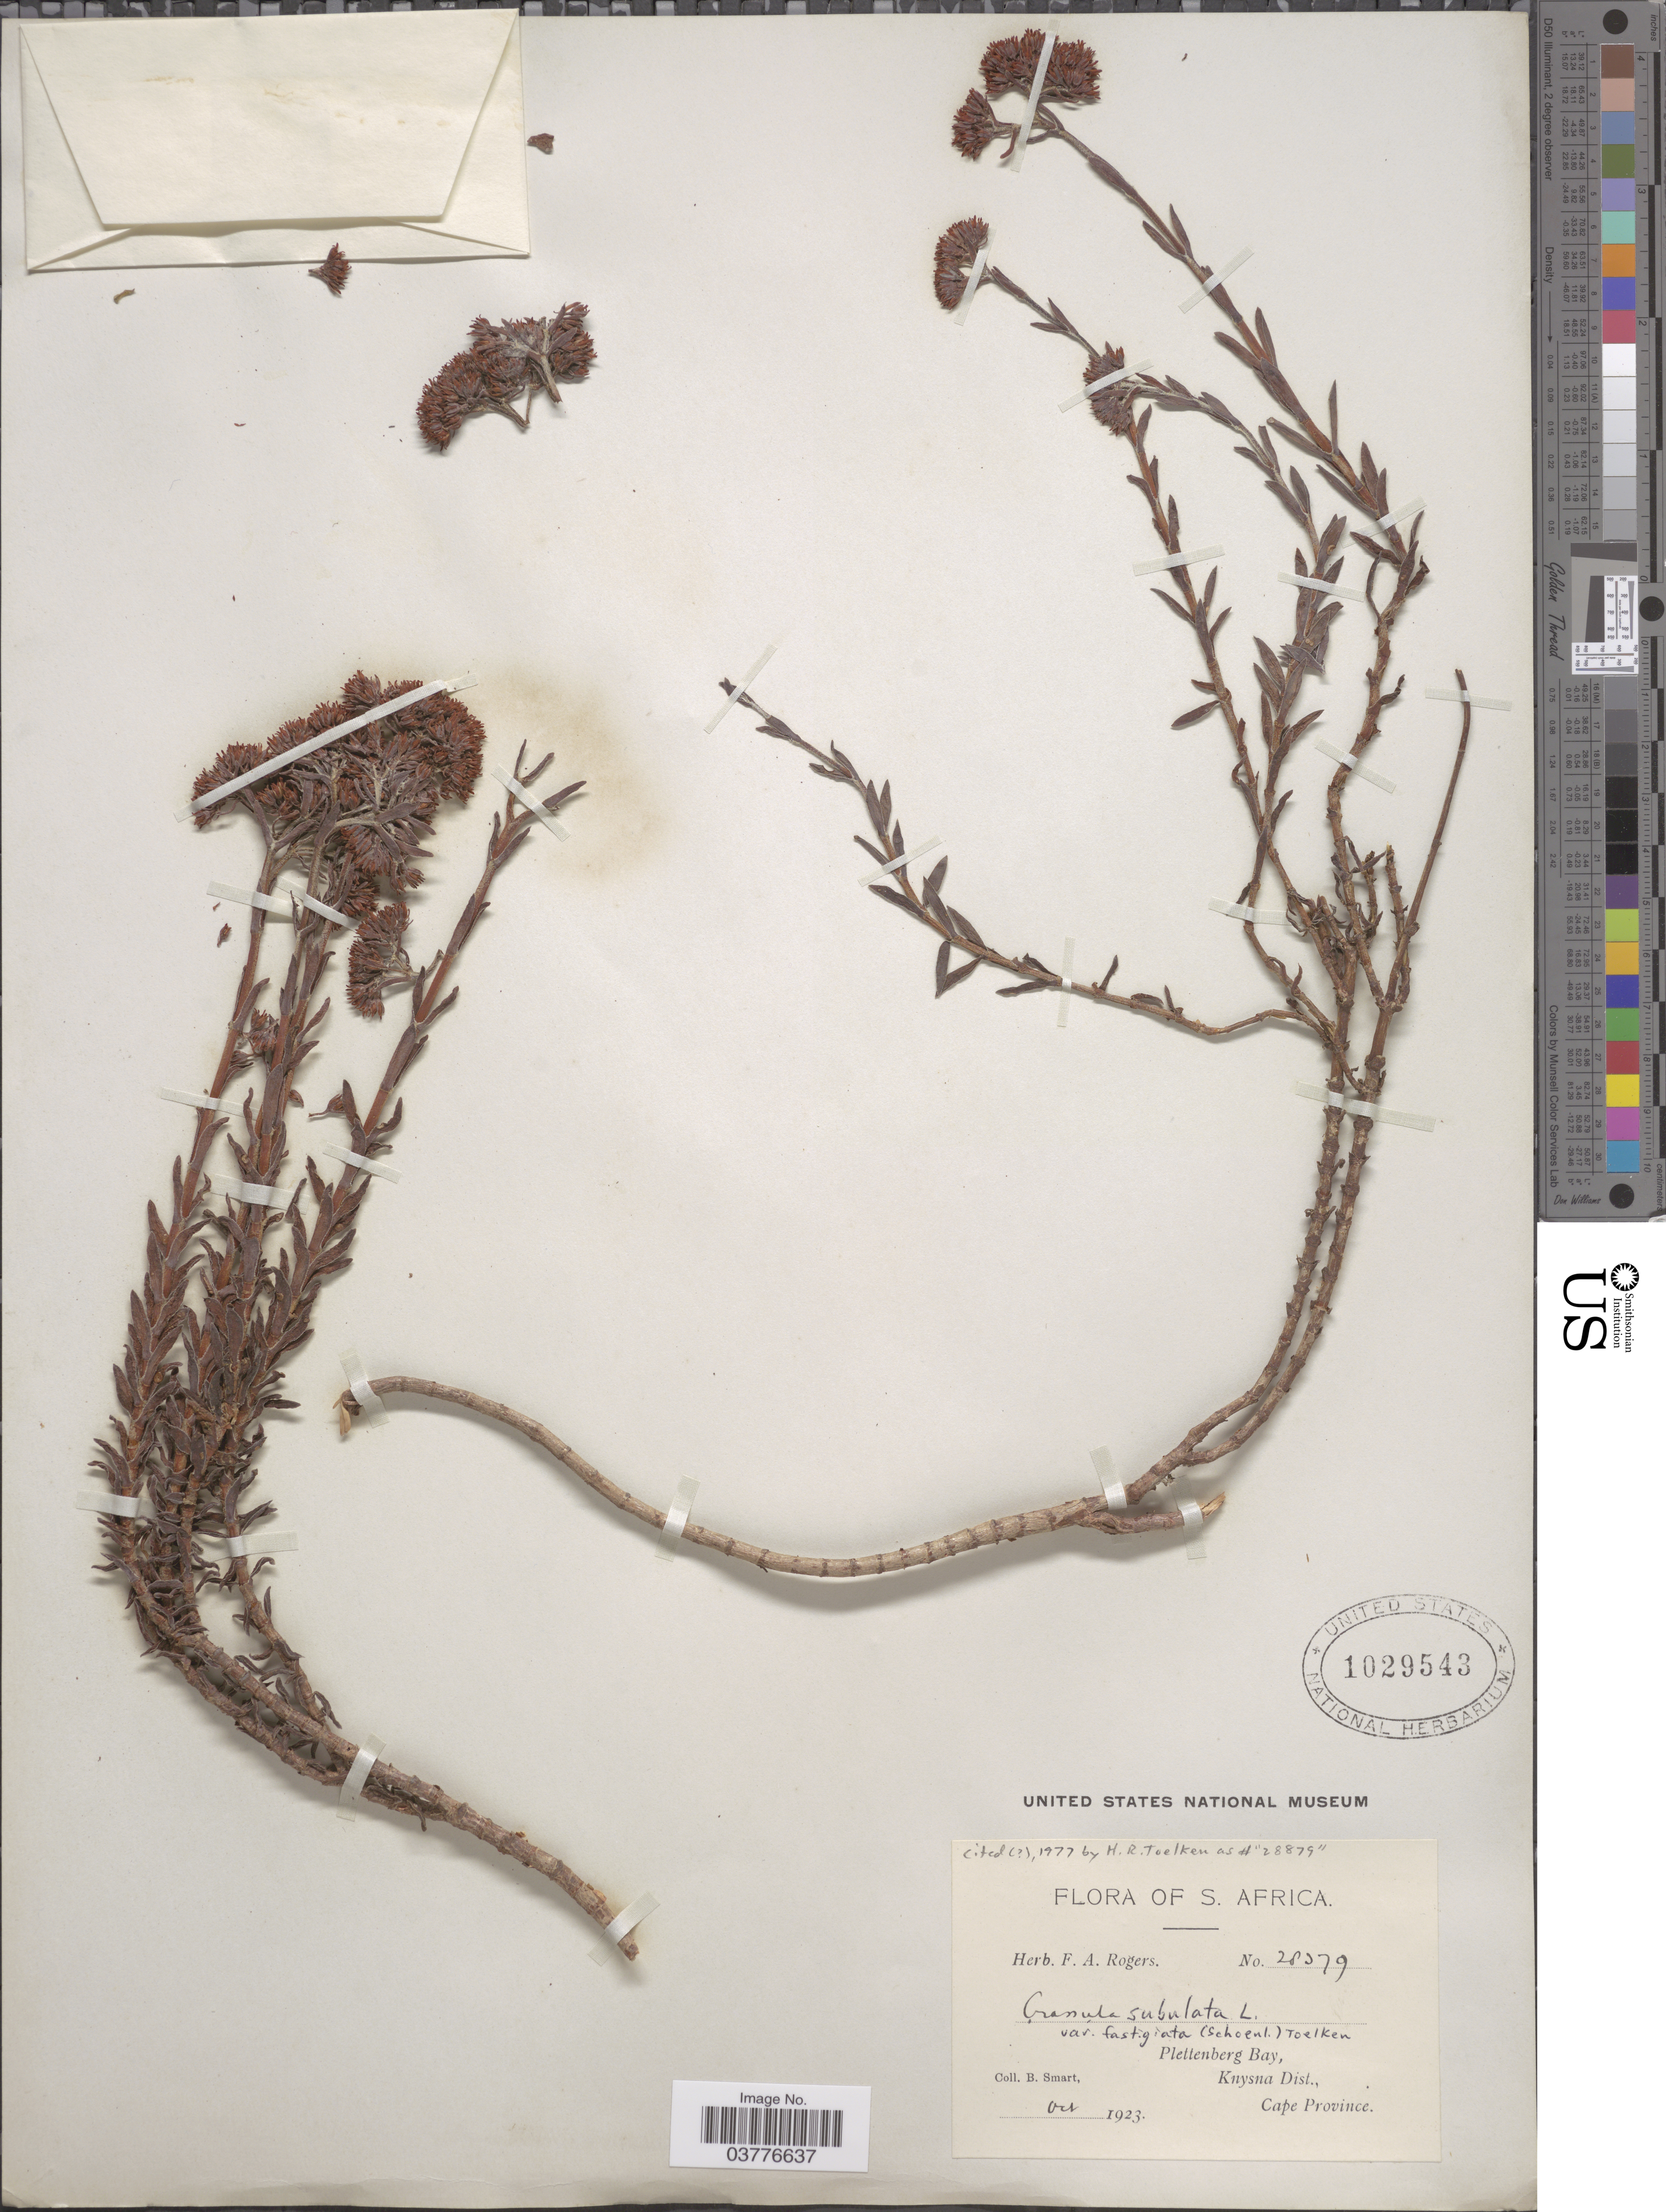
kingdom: Plantae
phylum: Tracheophyta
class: Magnoliopsida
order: Saxifragales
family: Crassulaceae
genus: Crassula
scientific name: Crassula subulata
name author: L.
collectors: B. Smart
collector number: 28379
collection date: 1923-10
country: South Africa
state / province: Western Cape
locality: S. Africa. Plettenberg Bay, Knysna Dist.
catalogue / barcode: US 1029543